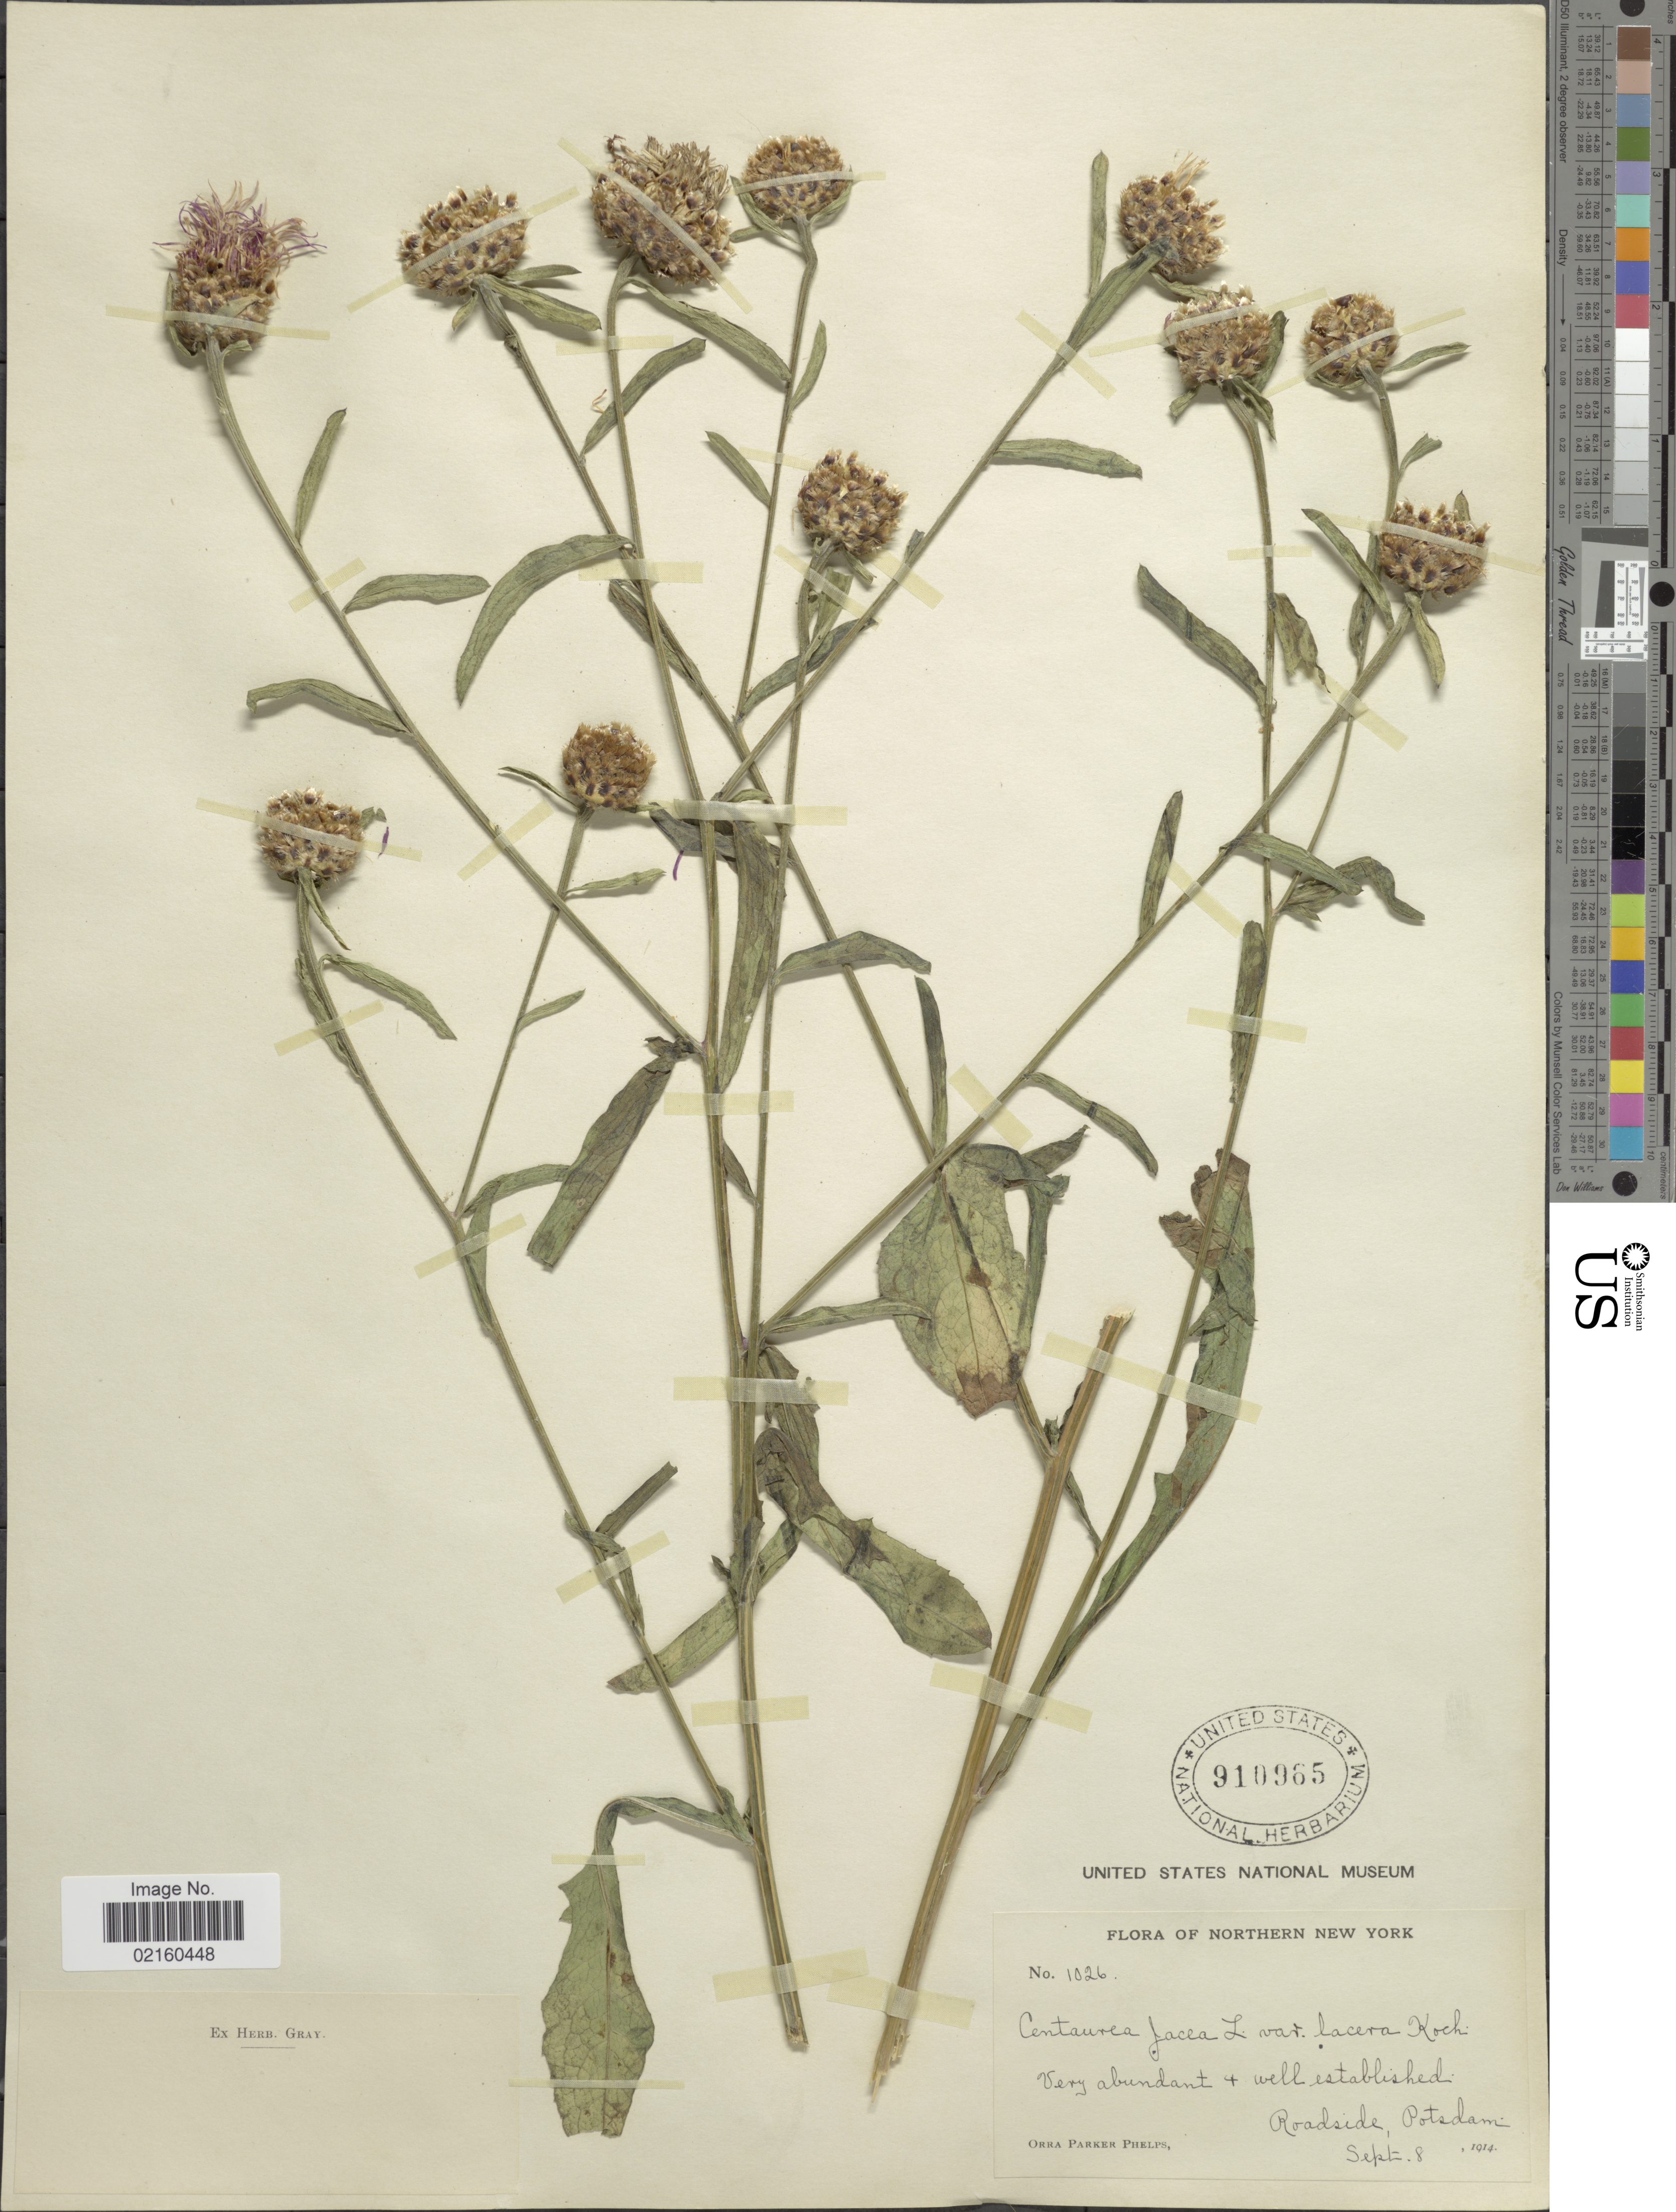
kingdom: Plantae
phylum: Tracheophyta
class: Magnoliopsida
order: Asterales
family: Asteraceae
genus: Centaurea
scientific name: Centaurea jacea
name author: L.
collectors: O. P. Phelps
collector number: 1026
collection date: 1914-09-08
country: United States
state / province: New York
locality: Northern New York, Roadside, Potsdam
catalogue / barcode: US 910965